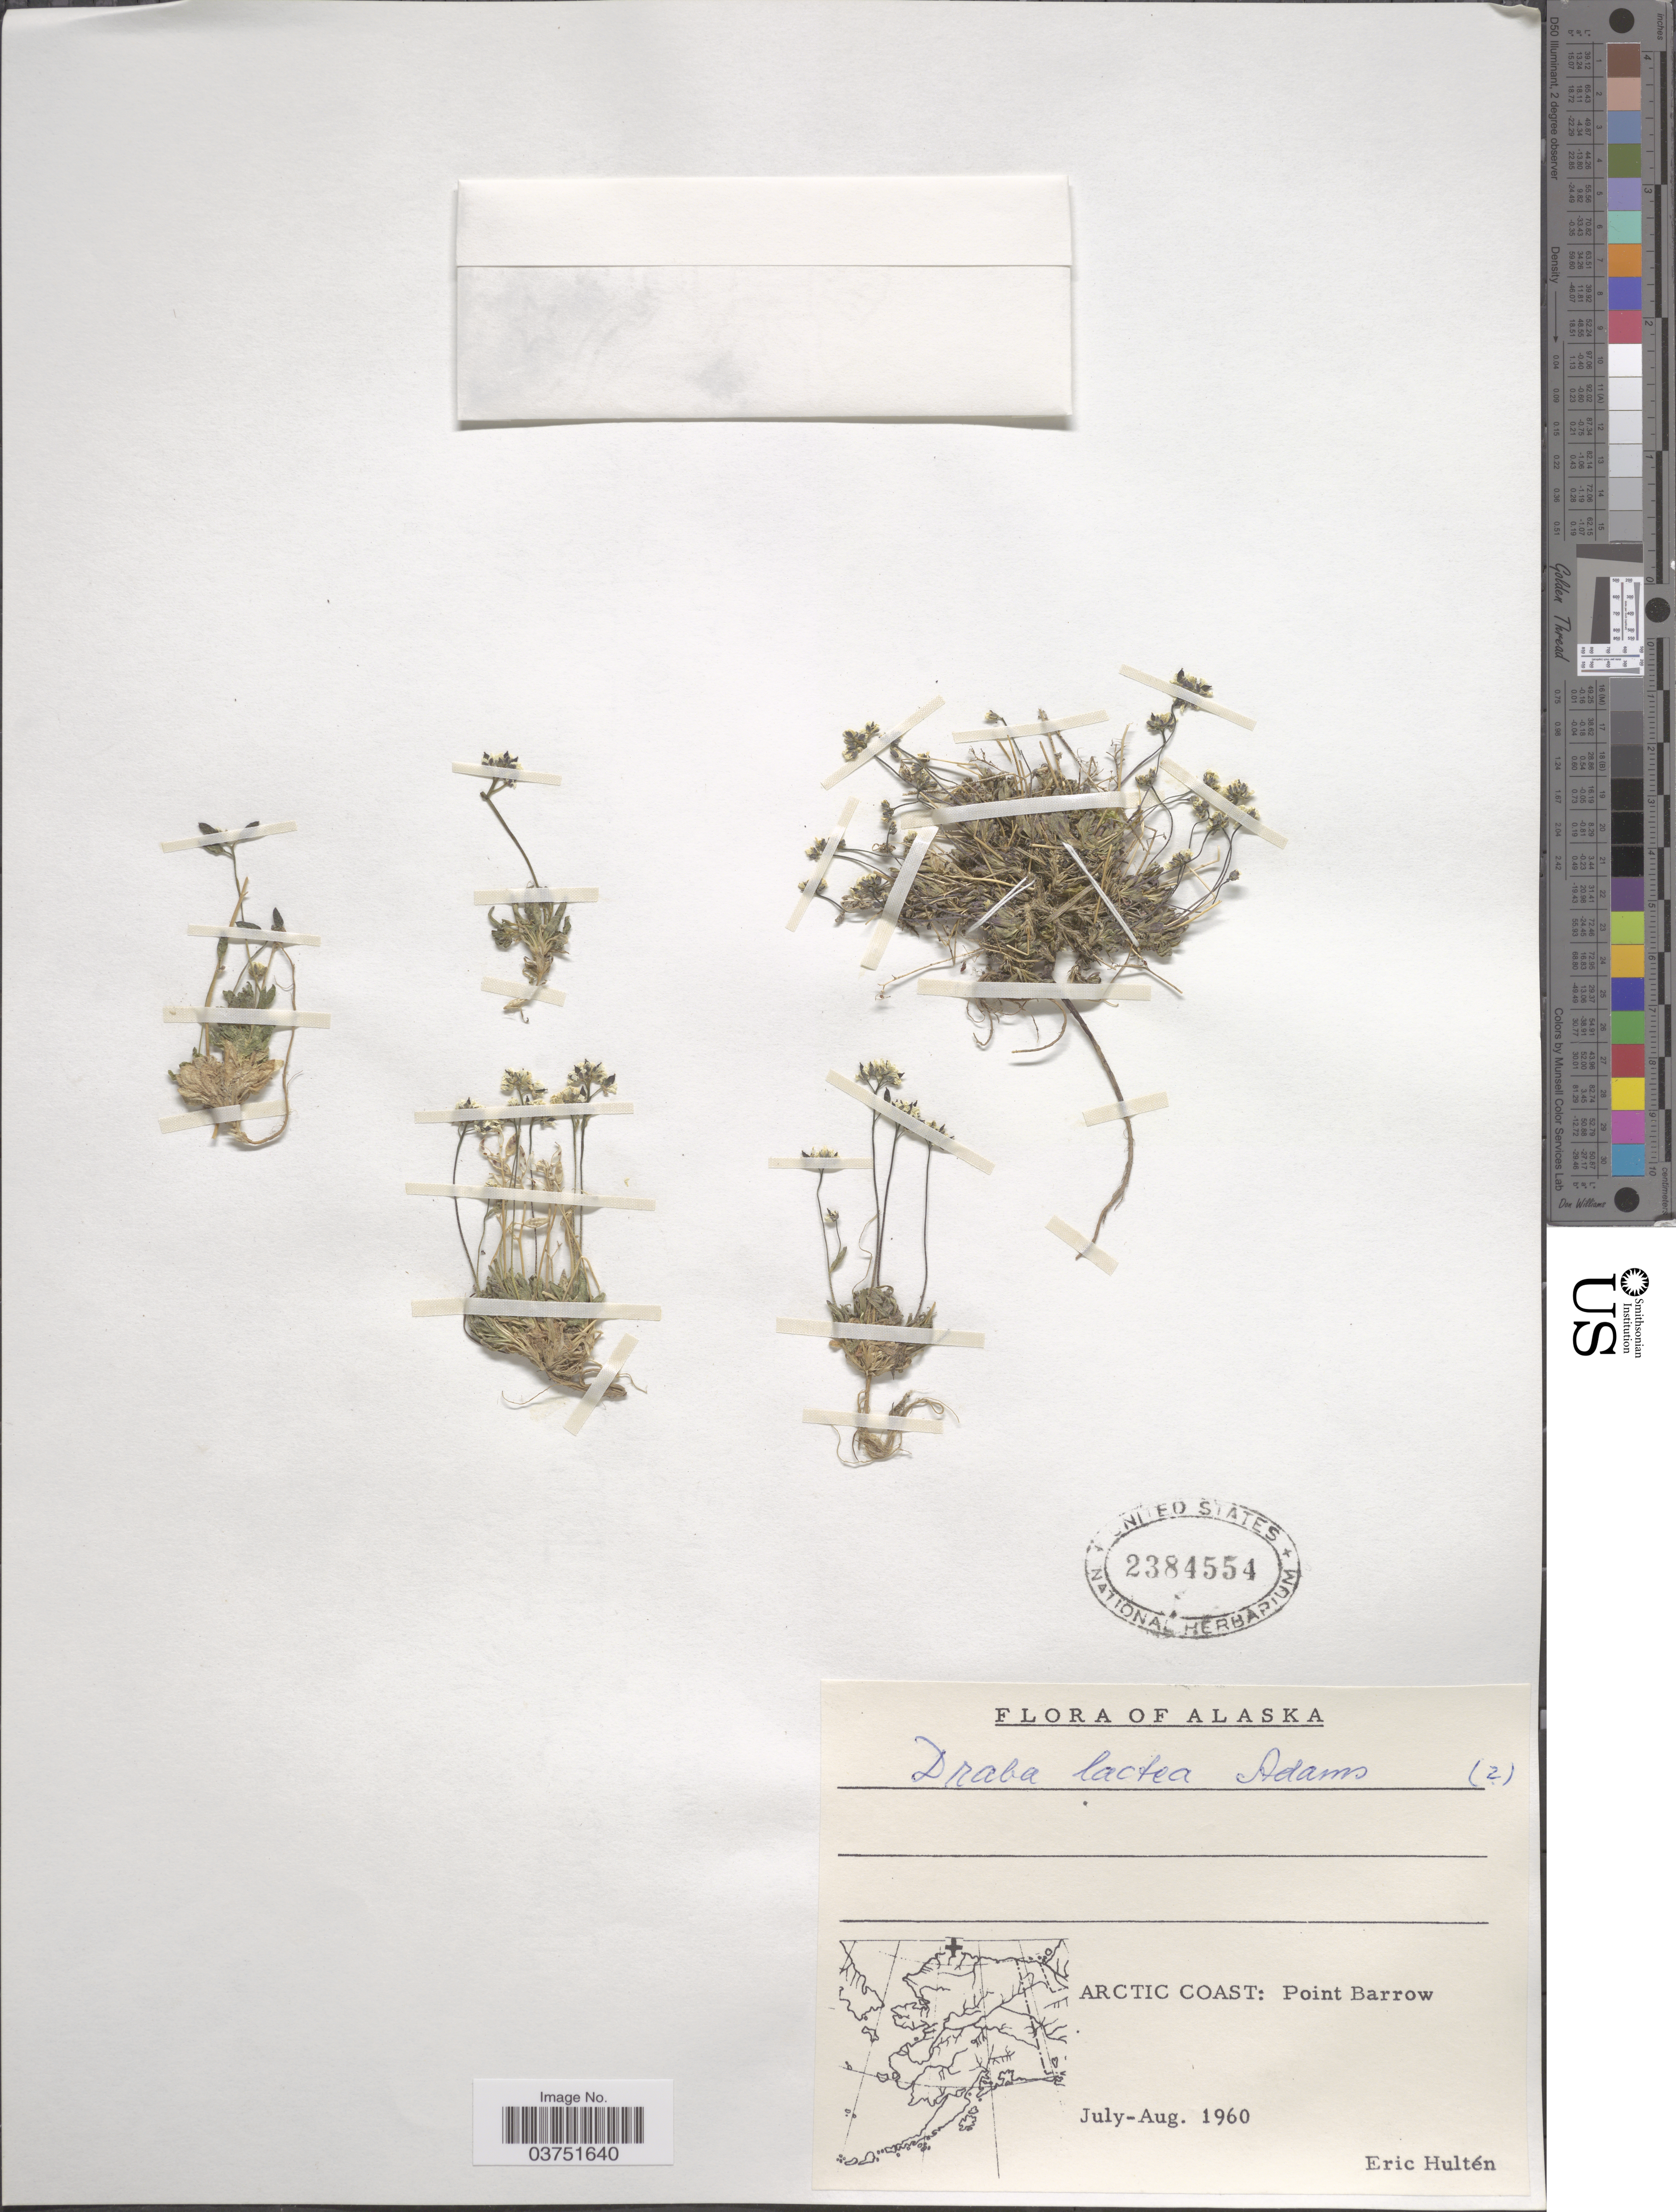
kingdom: Plantae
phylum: Tracheophyta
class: Magnoliopsida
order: Brassicales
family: Brassicaceae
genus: Draba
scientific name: Draba lactea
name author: Adams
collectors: E. G. Hultén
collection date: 1960-07/1960-08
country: United States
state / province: Alaska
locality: Arctic Coast: Point Barrow.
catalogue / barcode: US 2384554